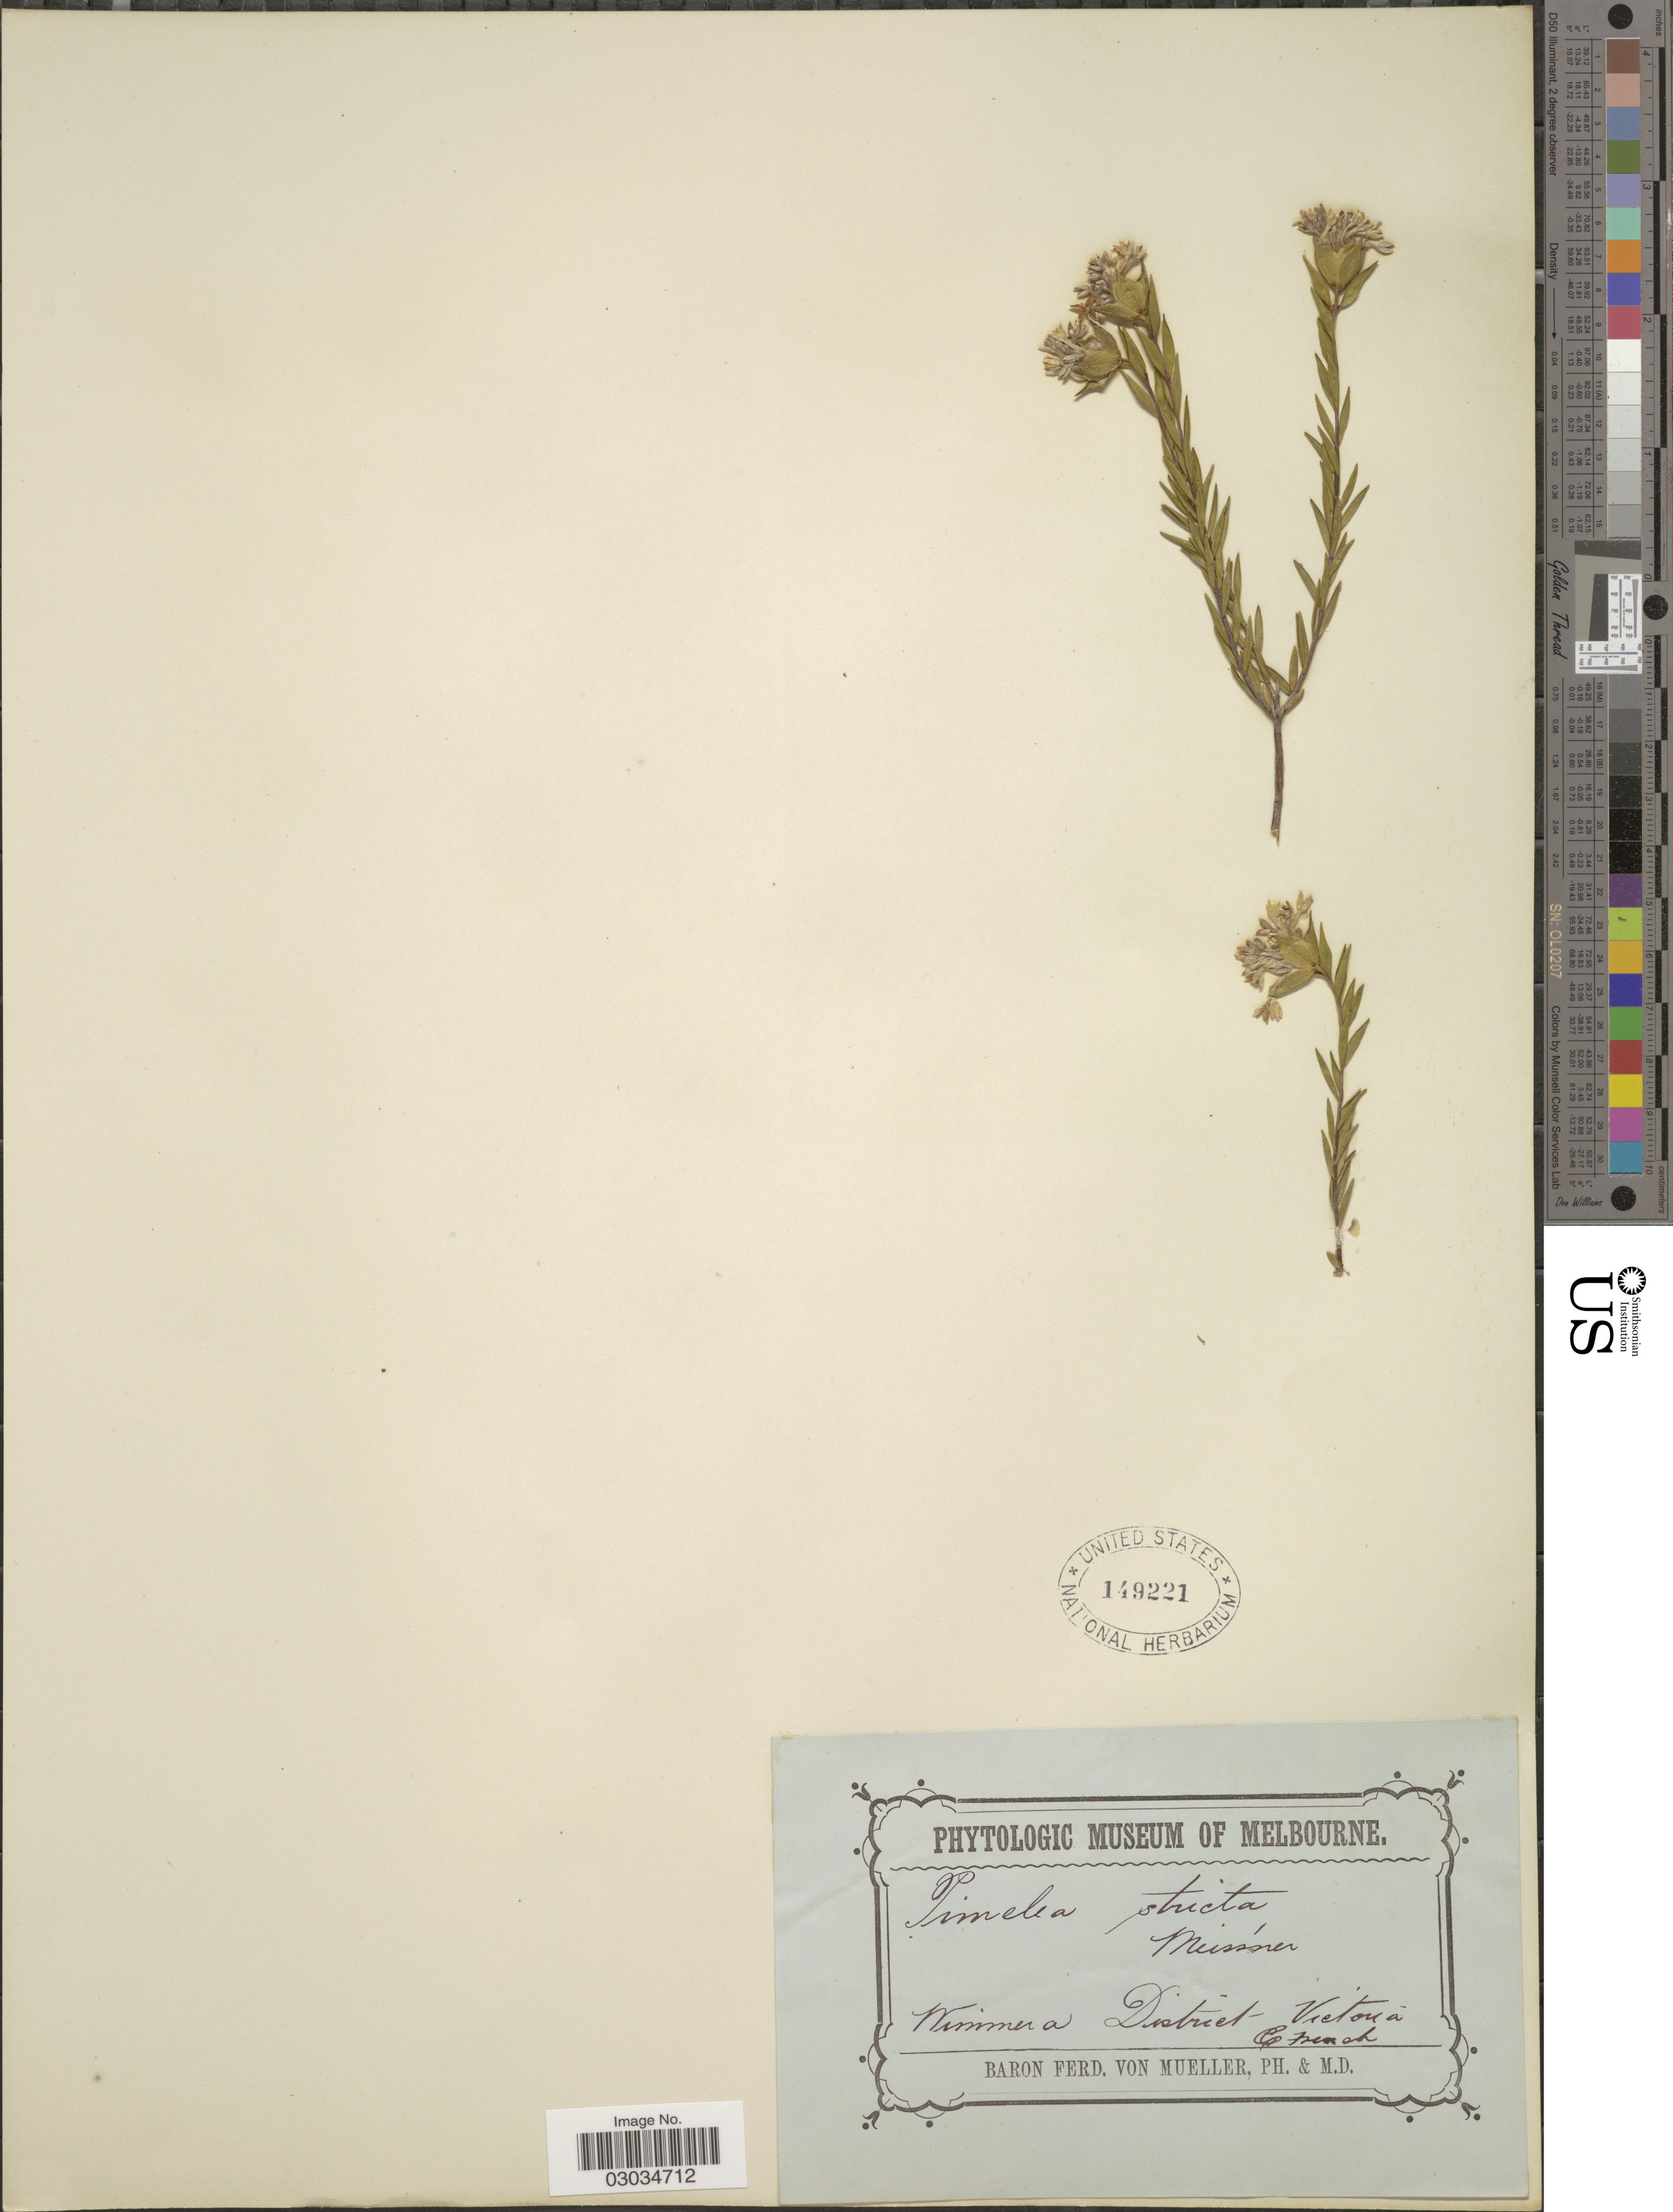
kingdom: Plantae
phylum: Tracheophyta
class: Magnoliopsida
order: Malvales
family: Thymelaeaceae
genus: Pimelea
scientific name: Pimelea stricta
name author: Meisn.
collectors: C. French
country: Australia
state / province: Victoria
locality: Wimmera District, Victoria.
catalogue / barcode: US 149221